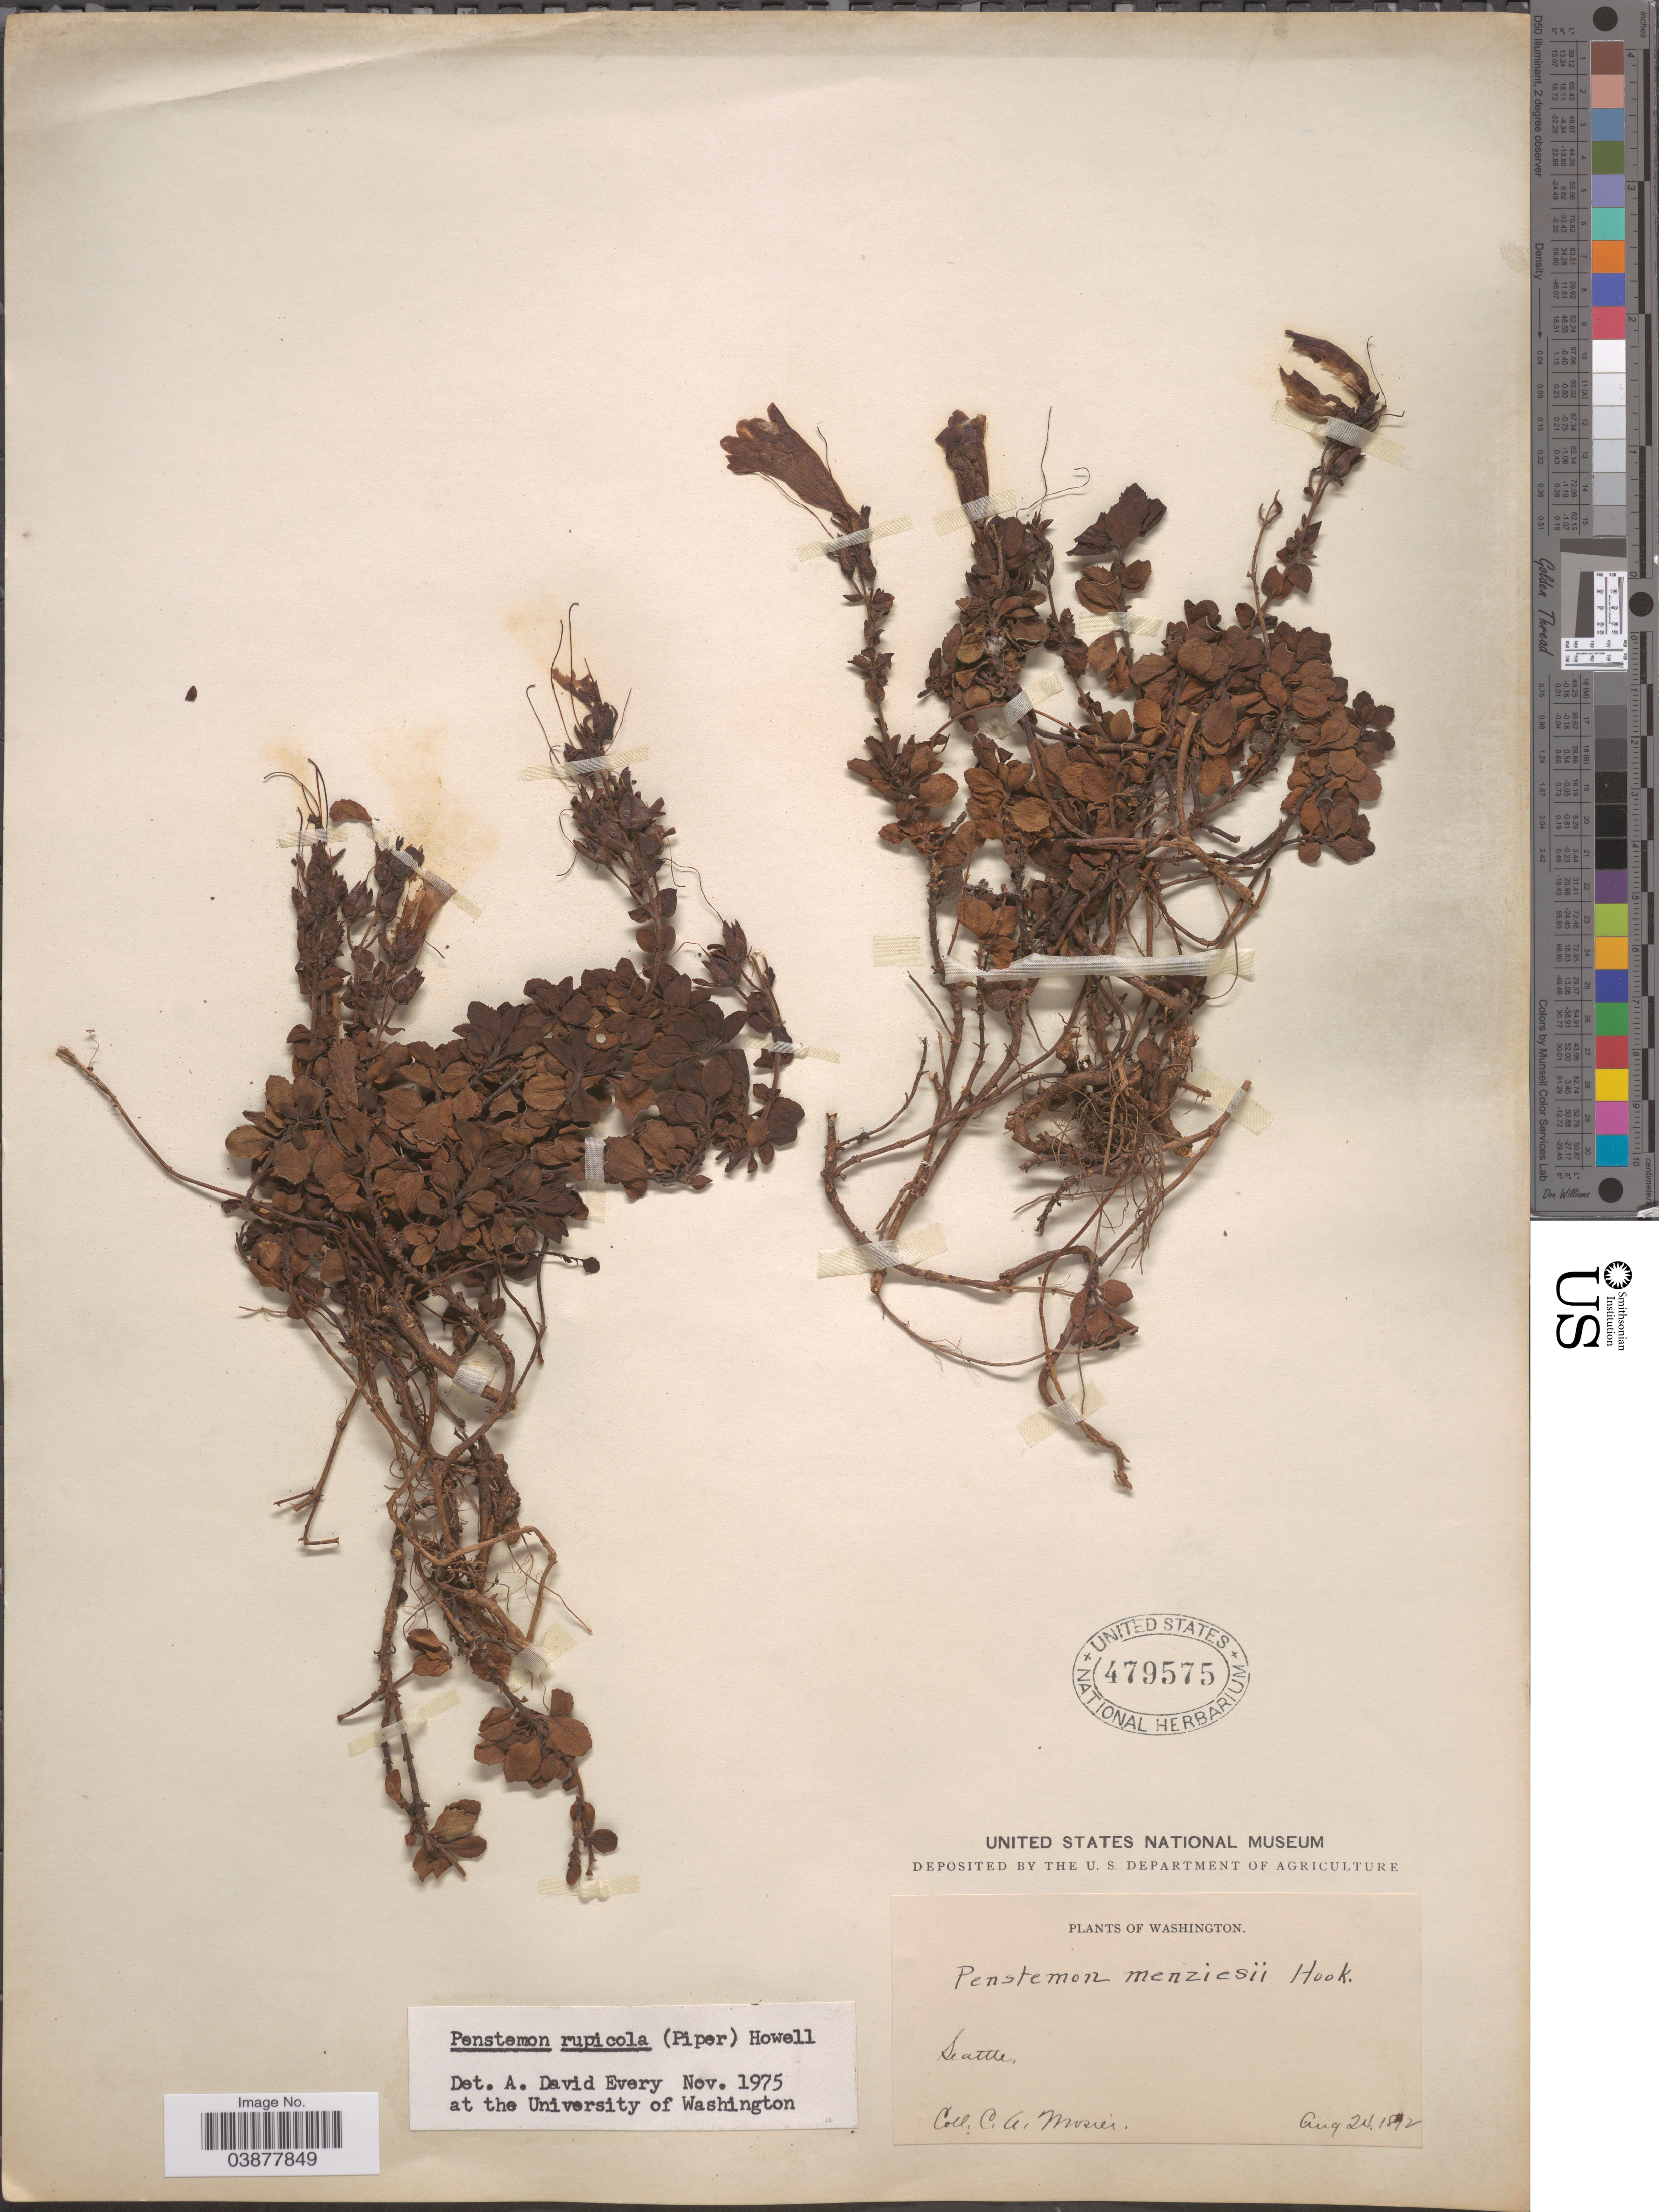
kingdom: Plantae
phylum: Tracheophyta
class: Magnoliopsida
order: Lamiales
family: Plantaginaceae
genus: Penstemon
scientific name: Penstemon rupicola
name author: (Piper) Howell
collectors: C. A. Mosier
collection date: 1872-08-24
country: United States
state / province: Washington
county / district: King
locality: Seattle.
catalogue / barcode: US 479575